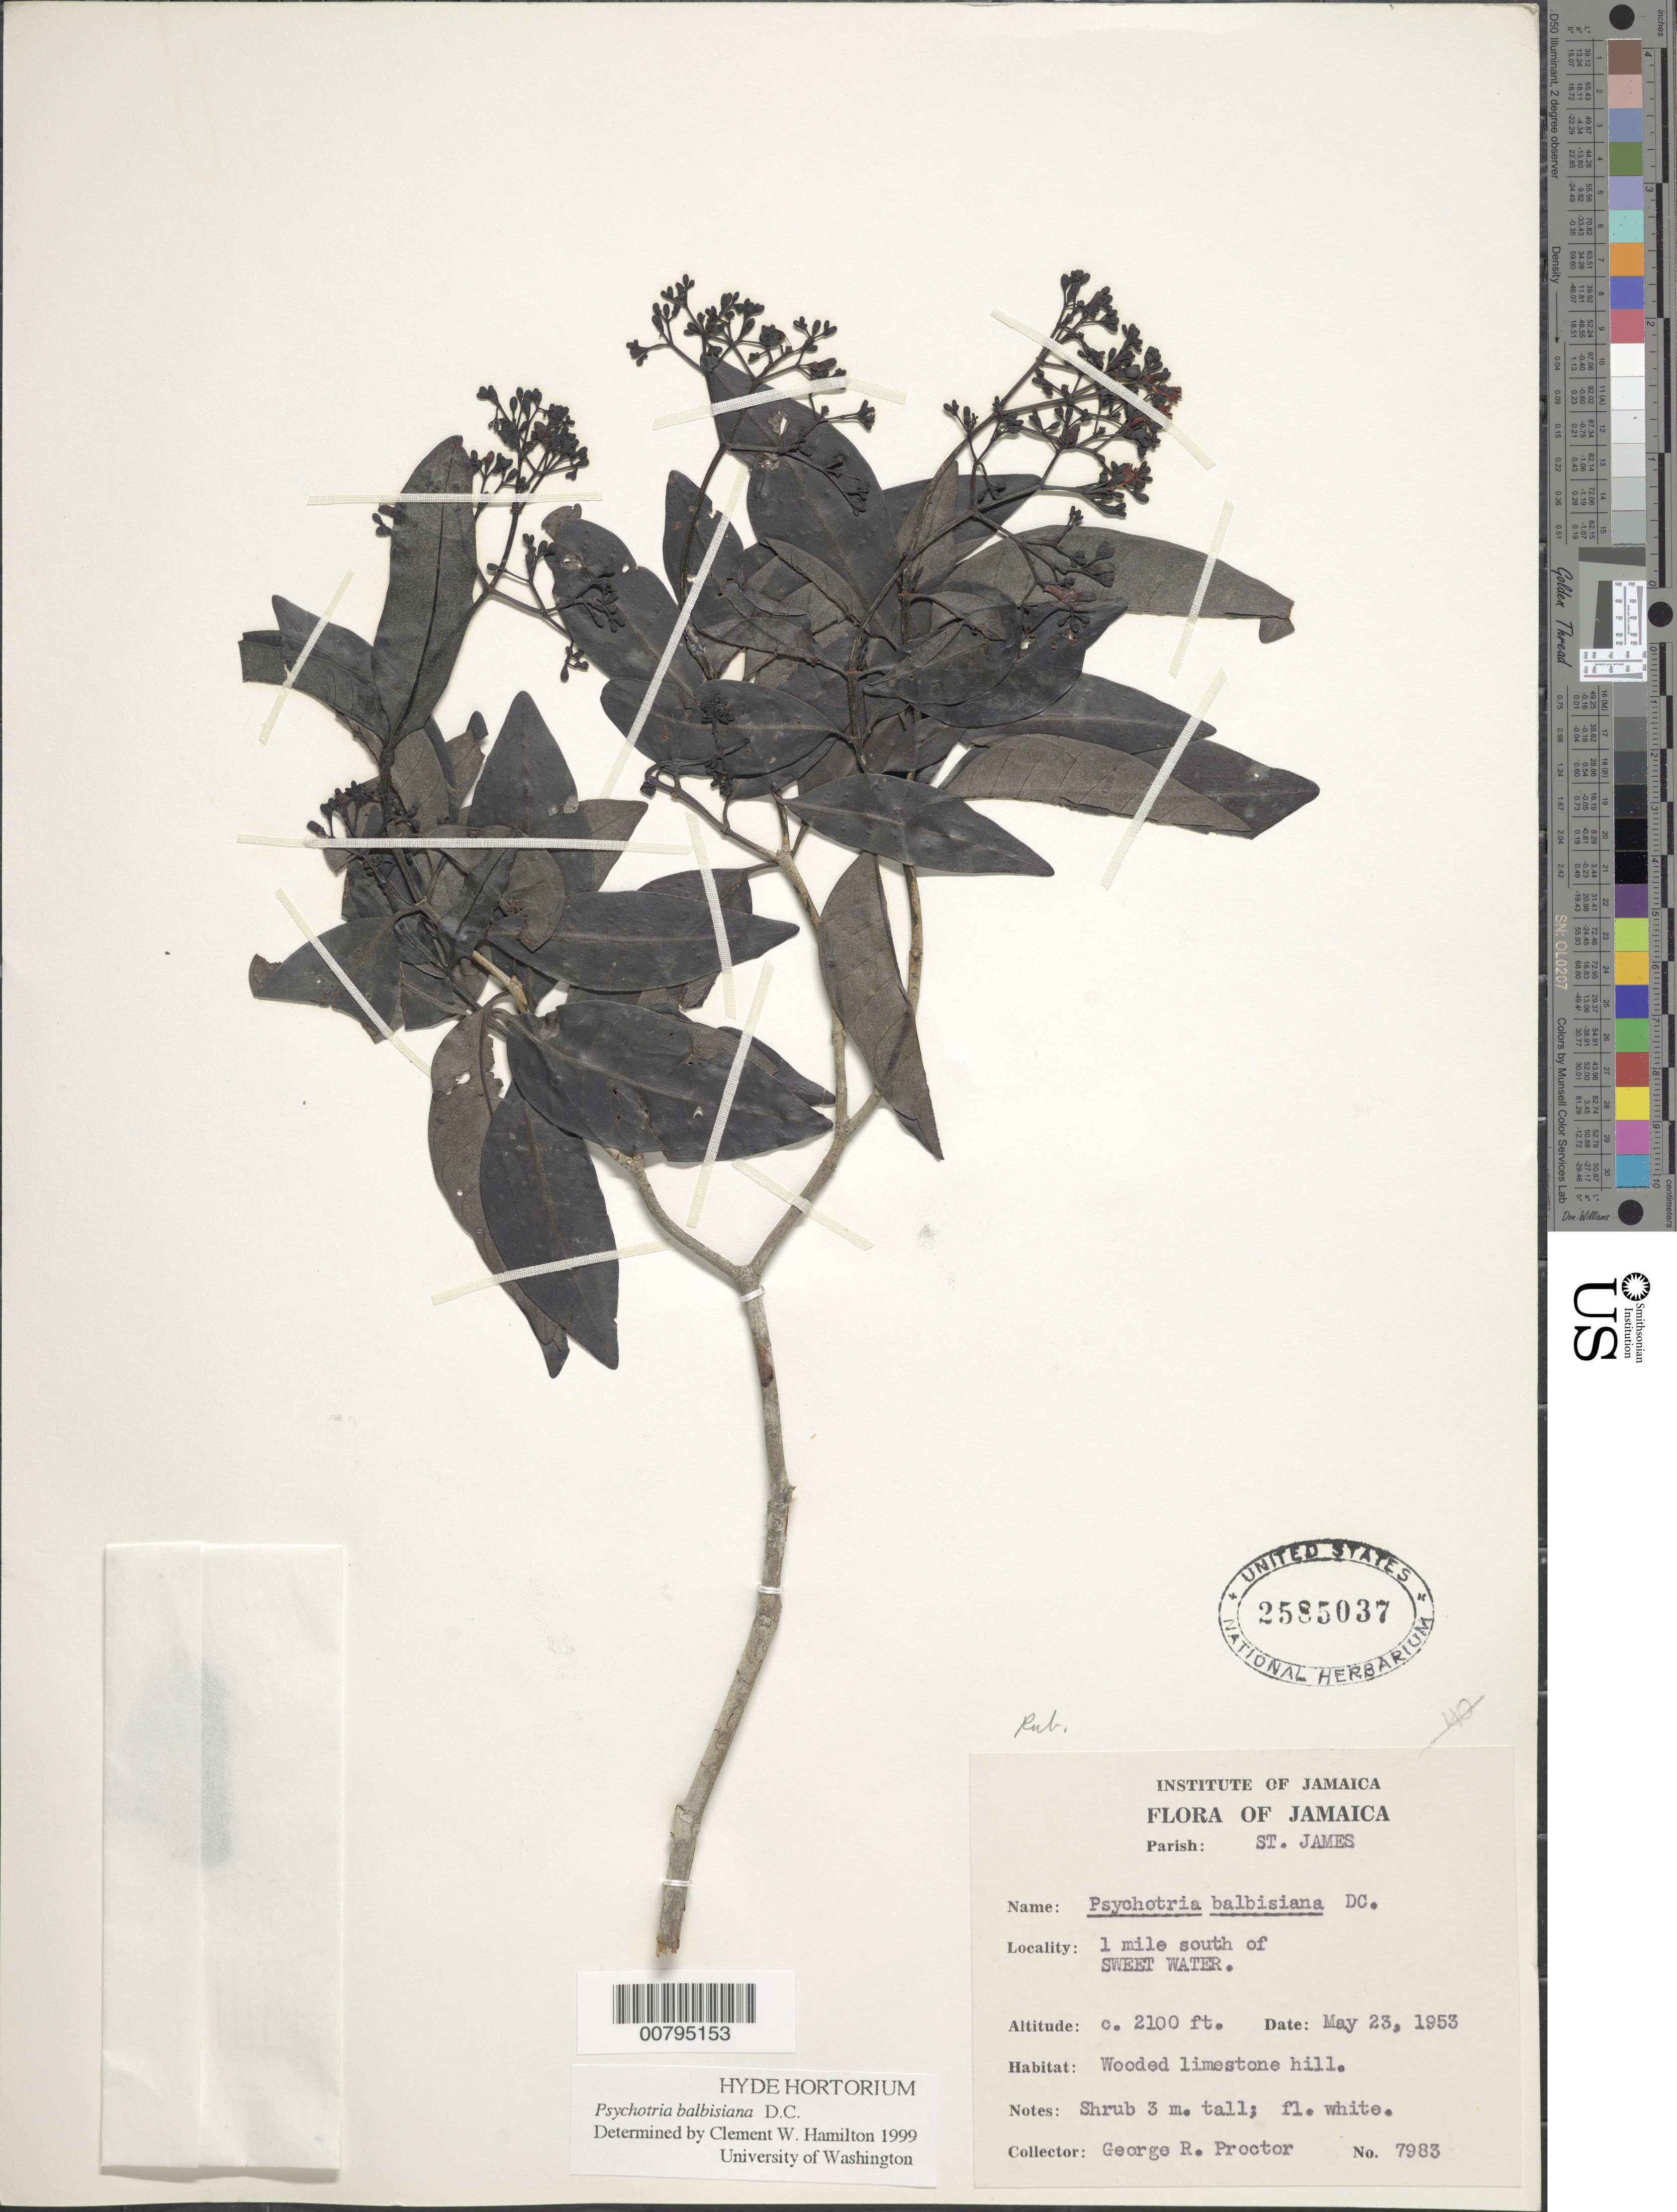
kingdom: Plantae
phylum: Tracheophyta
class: Magnoliopsida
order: Gentianales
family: Rubiaceae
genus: Psychotria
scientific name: Psychotria balbisiana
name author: DC.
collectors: G. R. Proctor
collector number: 7983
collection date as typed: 23 May 1953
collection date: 1953-05-23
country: Jamaica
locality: One mile south of Sweet Water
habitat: Wooded limestone hill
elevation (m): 640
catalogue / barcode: US 2585037